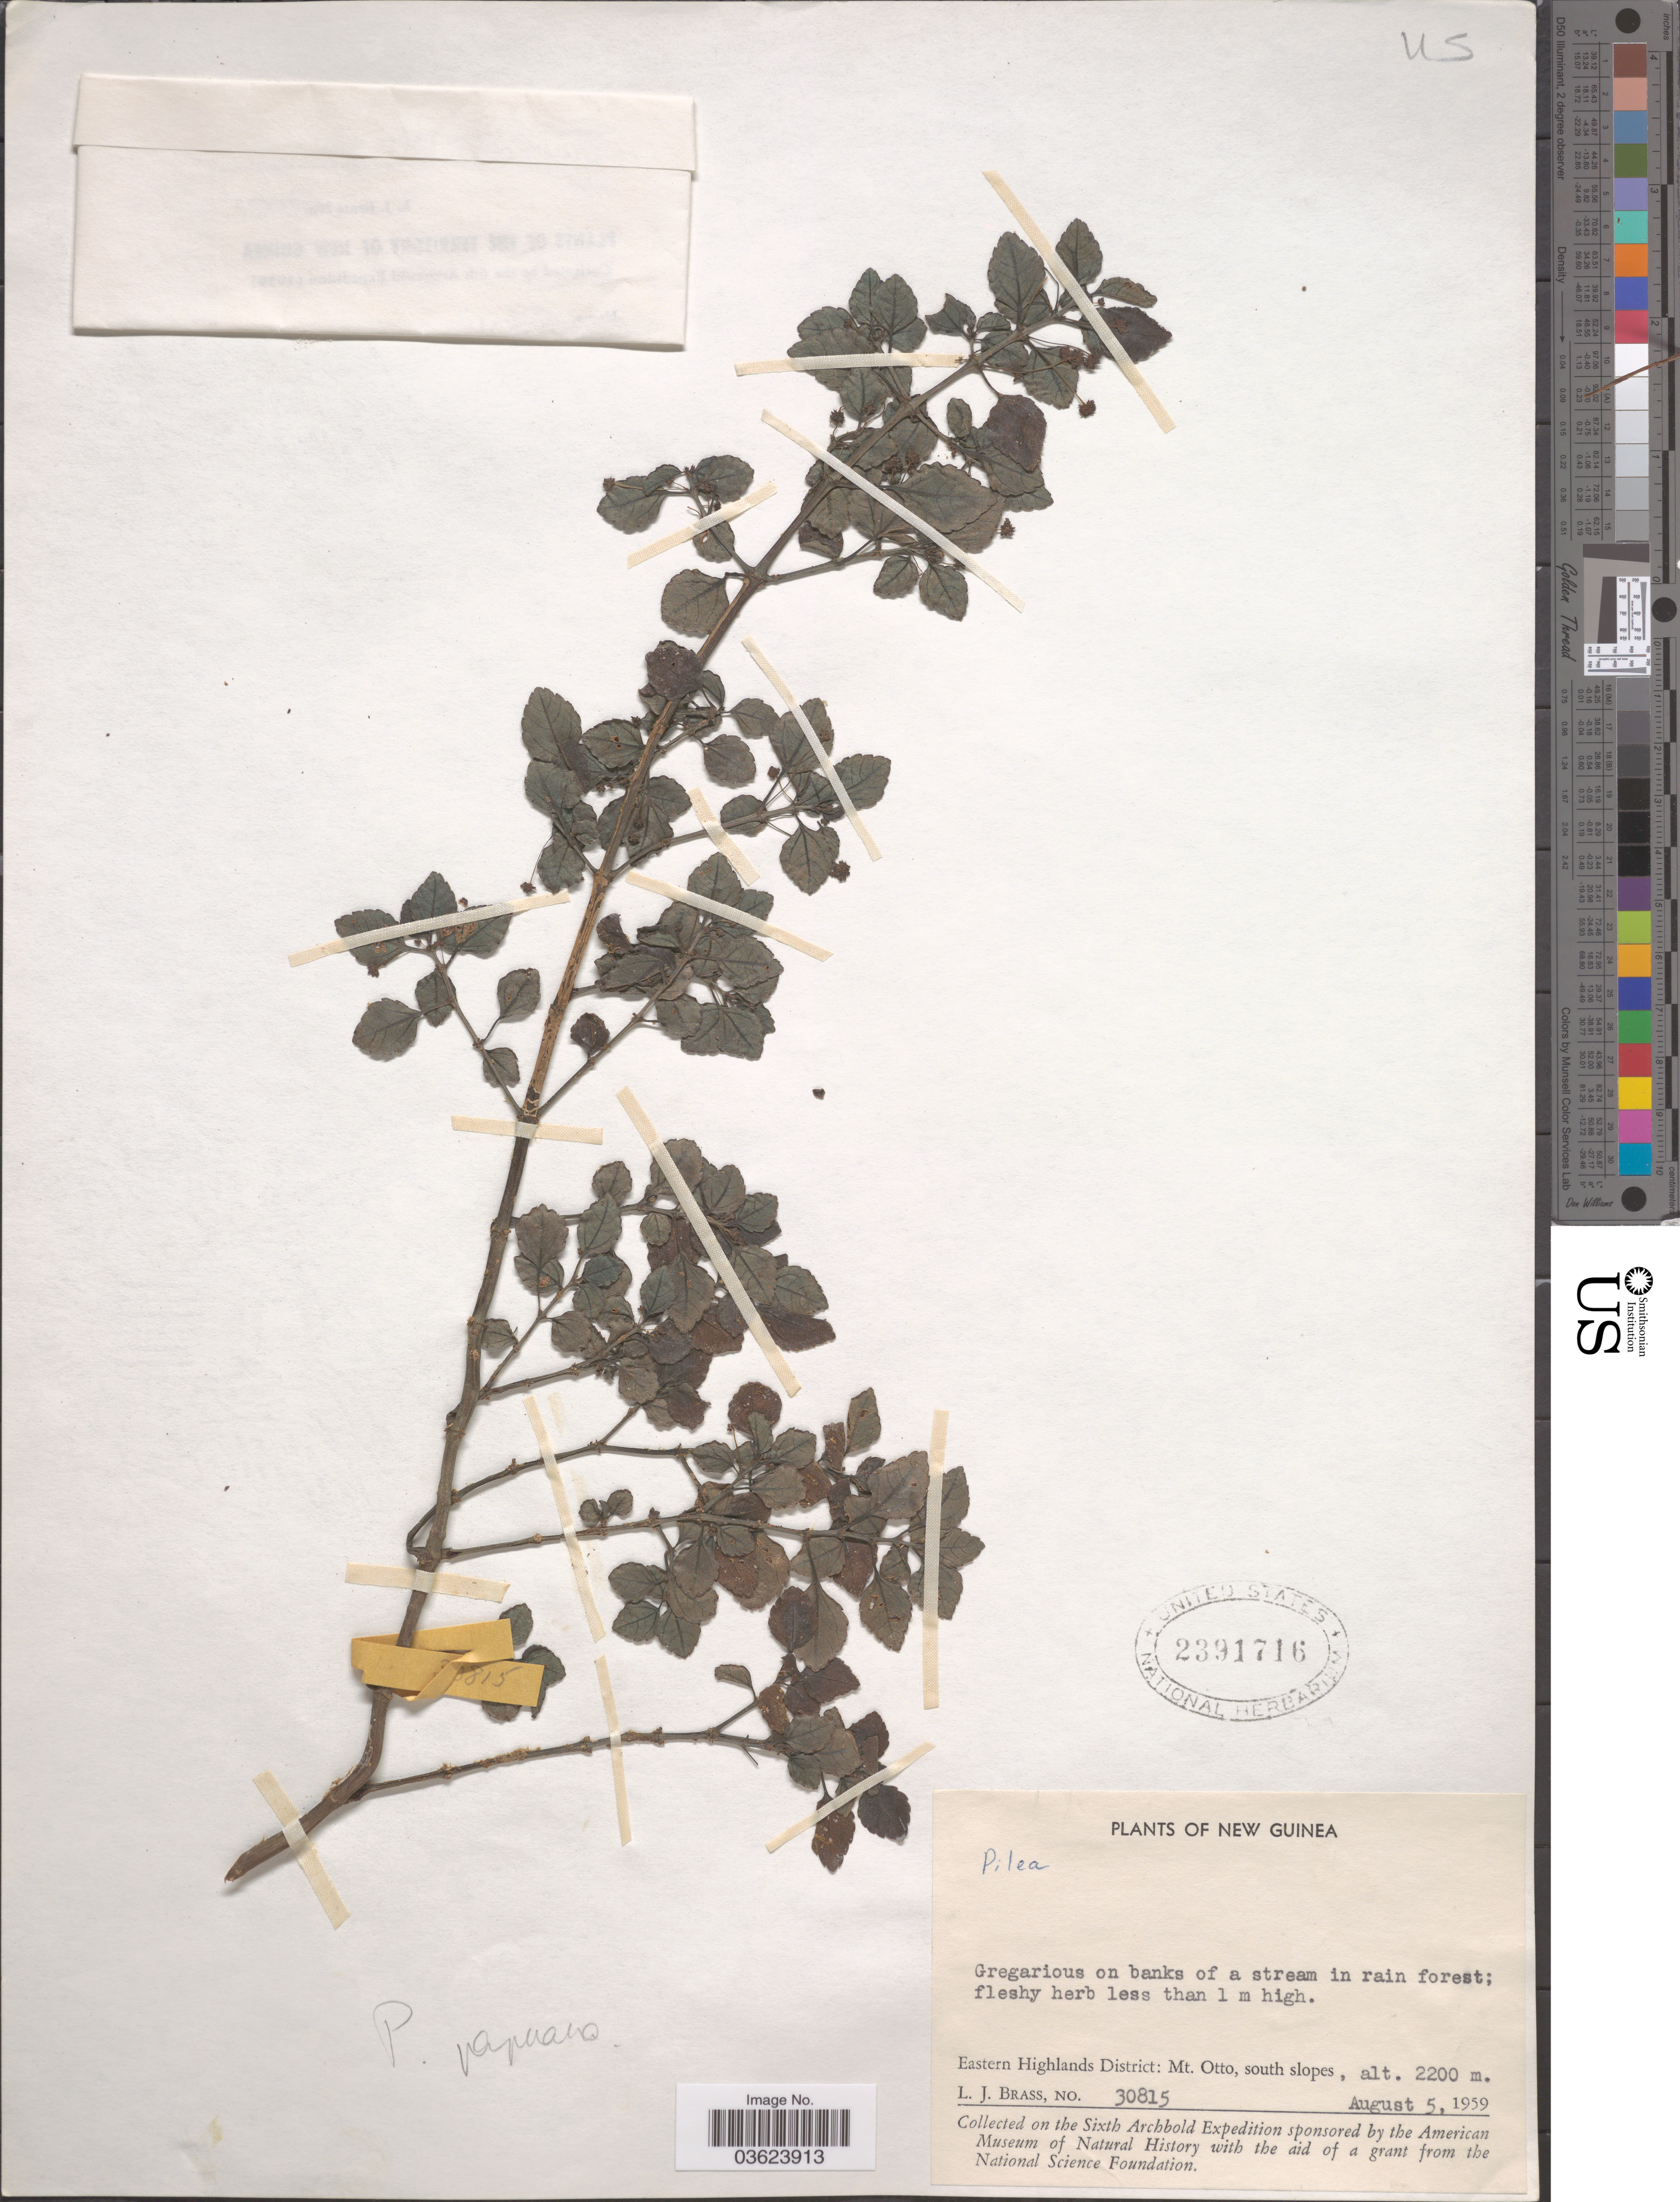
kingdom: Plantae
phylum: Tracheophyta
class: Magnoliopsida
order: Rosales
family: Urticaceae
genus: Pilea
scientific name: Pilea papuana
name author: Stapf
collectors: L. J. Brass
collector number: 30815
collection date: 1959-08-05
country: Papua New Guinea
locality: New Guinea. Eastern Highlands District: Mt. Otto, south slopes.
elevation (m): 2200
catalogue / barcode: US 2391716